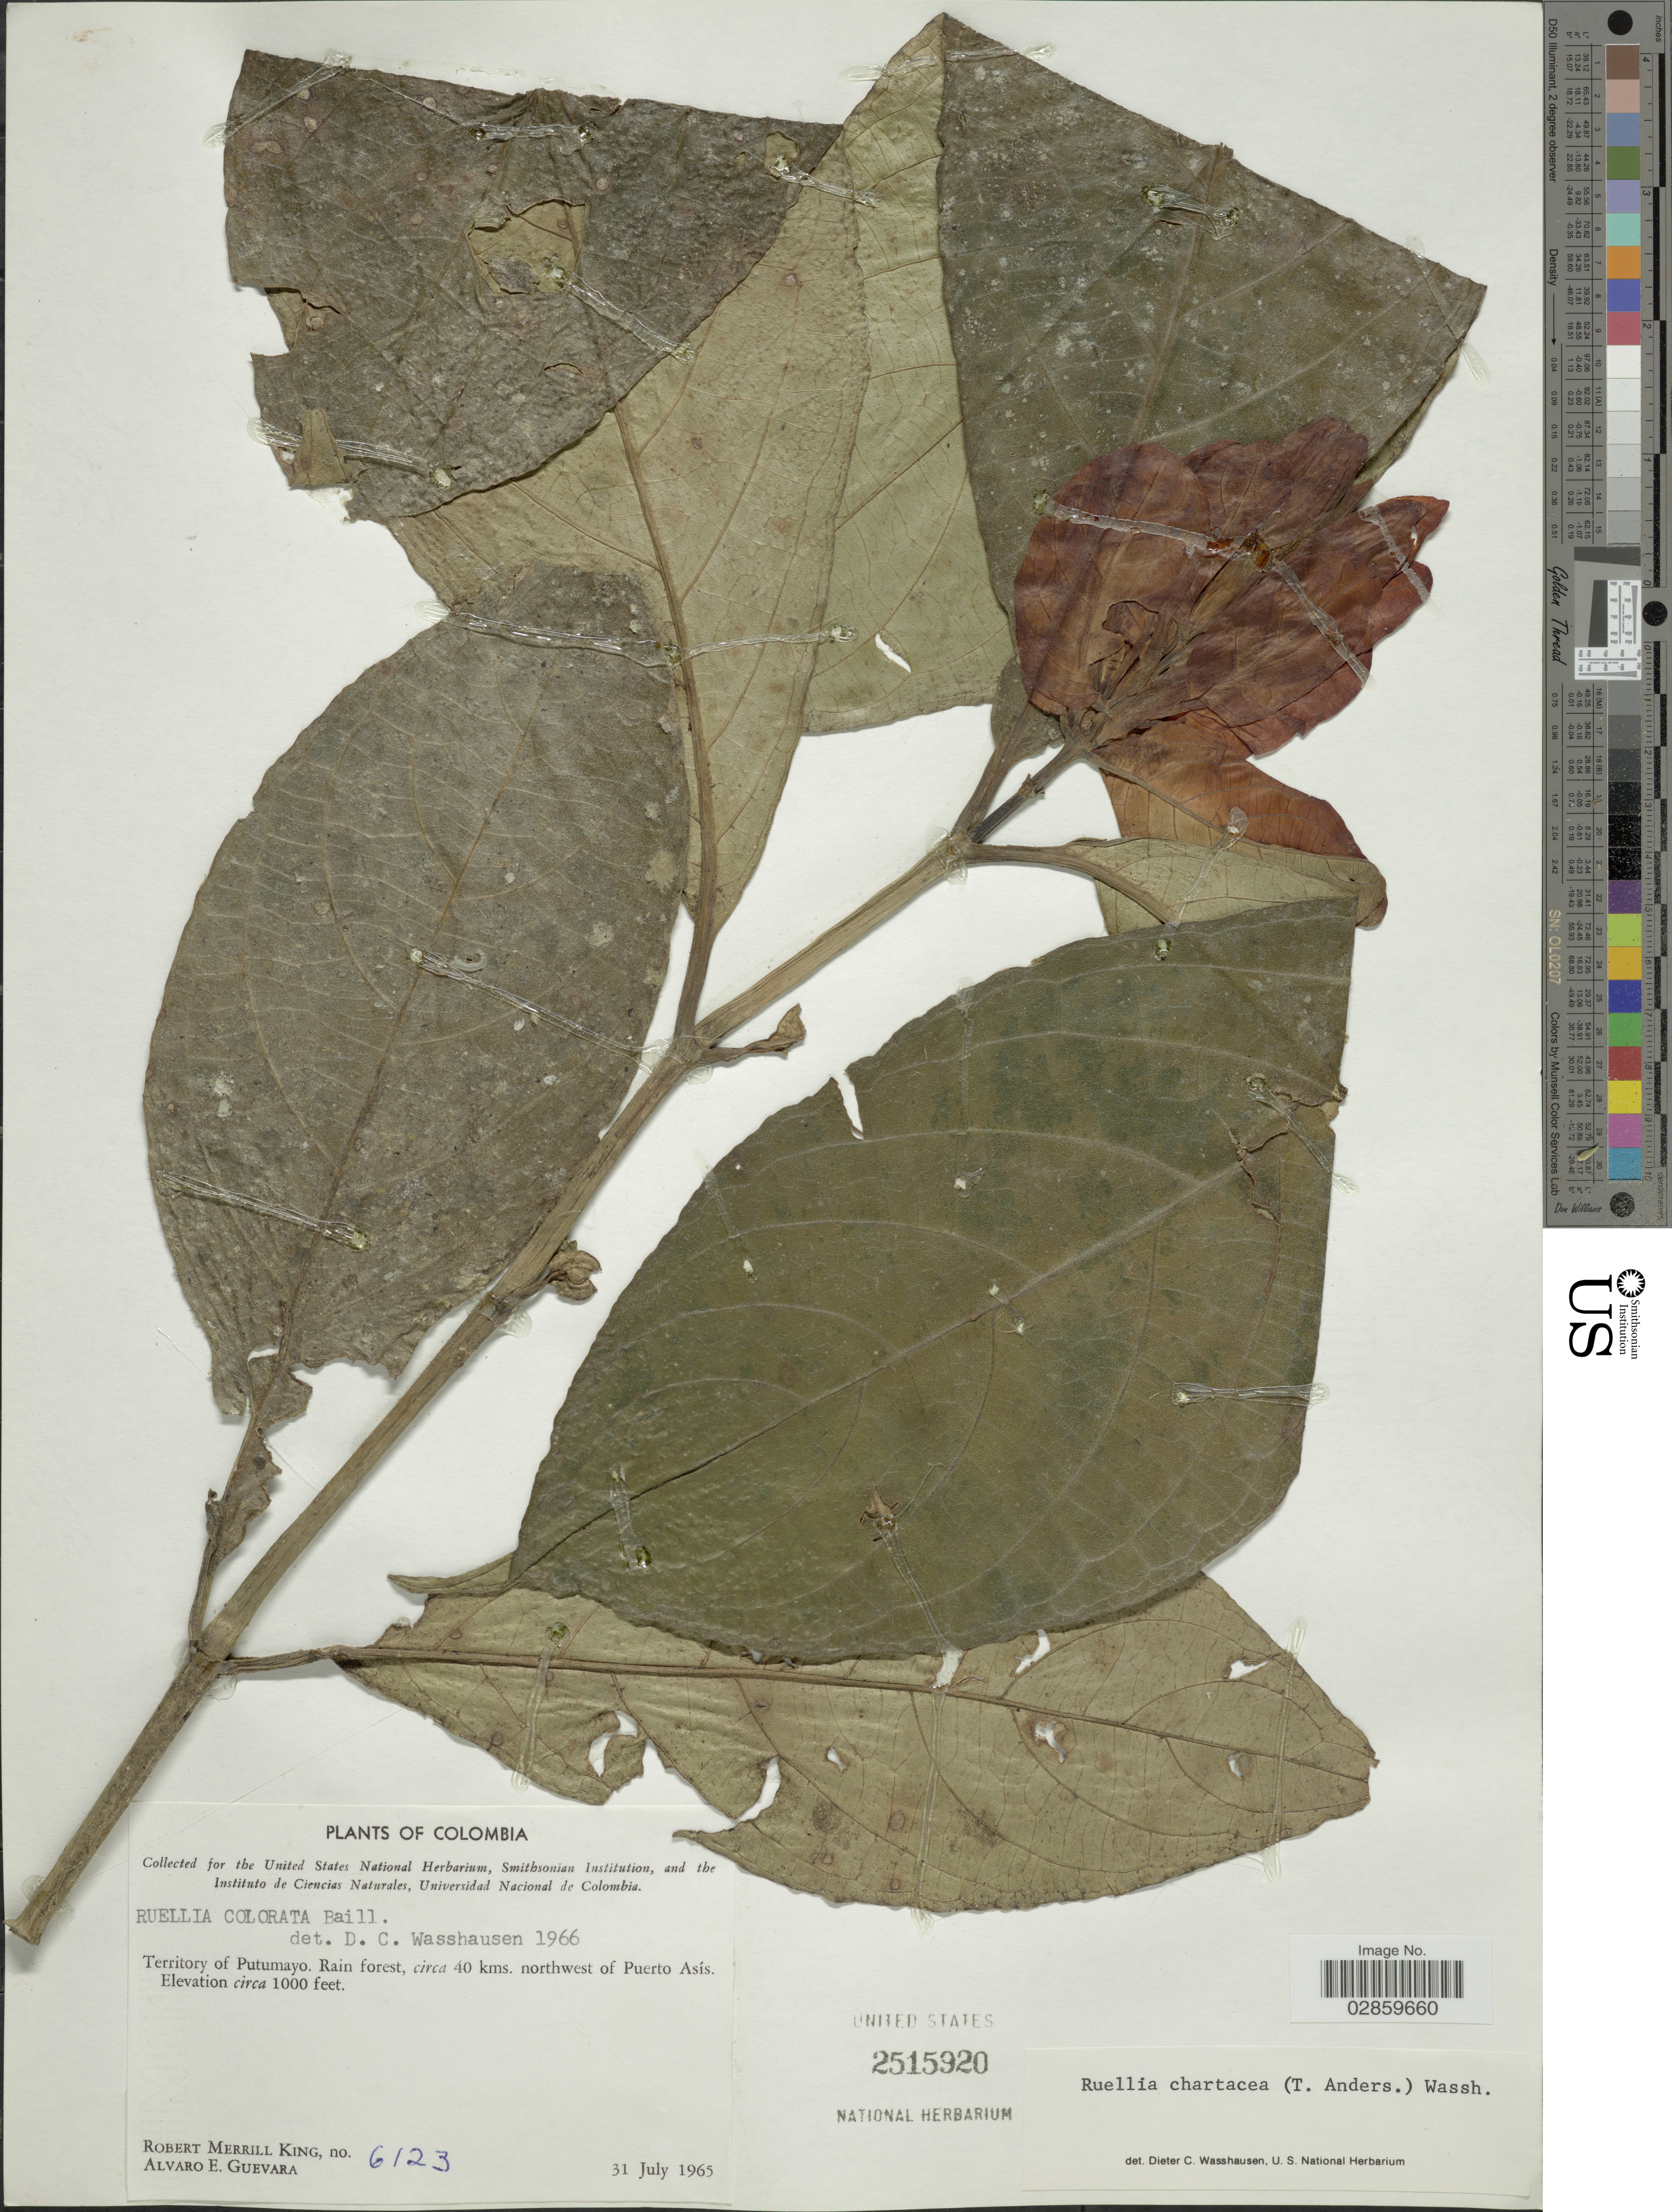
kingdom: Plantae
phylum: Tracheophyta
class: Magnoliopsida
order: Lamiales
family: Acanthaceae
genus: Ruellia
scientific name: Ruellia chartacea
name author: (T. Anderson) Wassh.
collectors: R. M. King & A. E. Guevara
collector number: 6123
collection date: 1965-07-31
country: Colombia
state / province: Putumayo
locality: Territory of Putumayo. Rain forest, circa 40 kms. northwest of Puerto Asís.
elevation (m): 305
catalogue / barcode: US 2515920